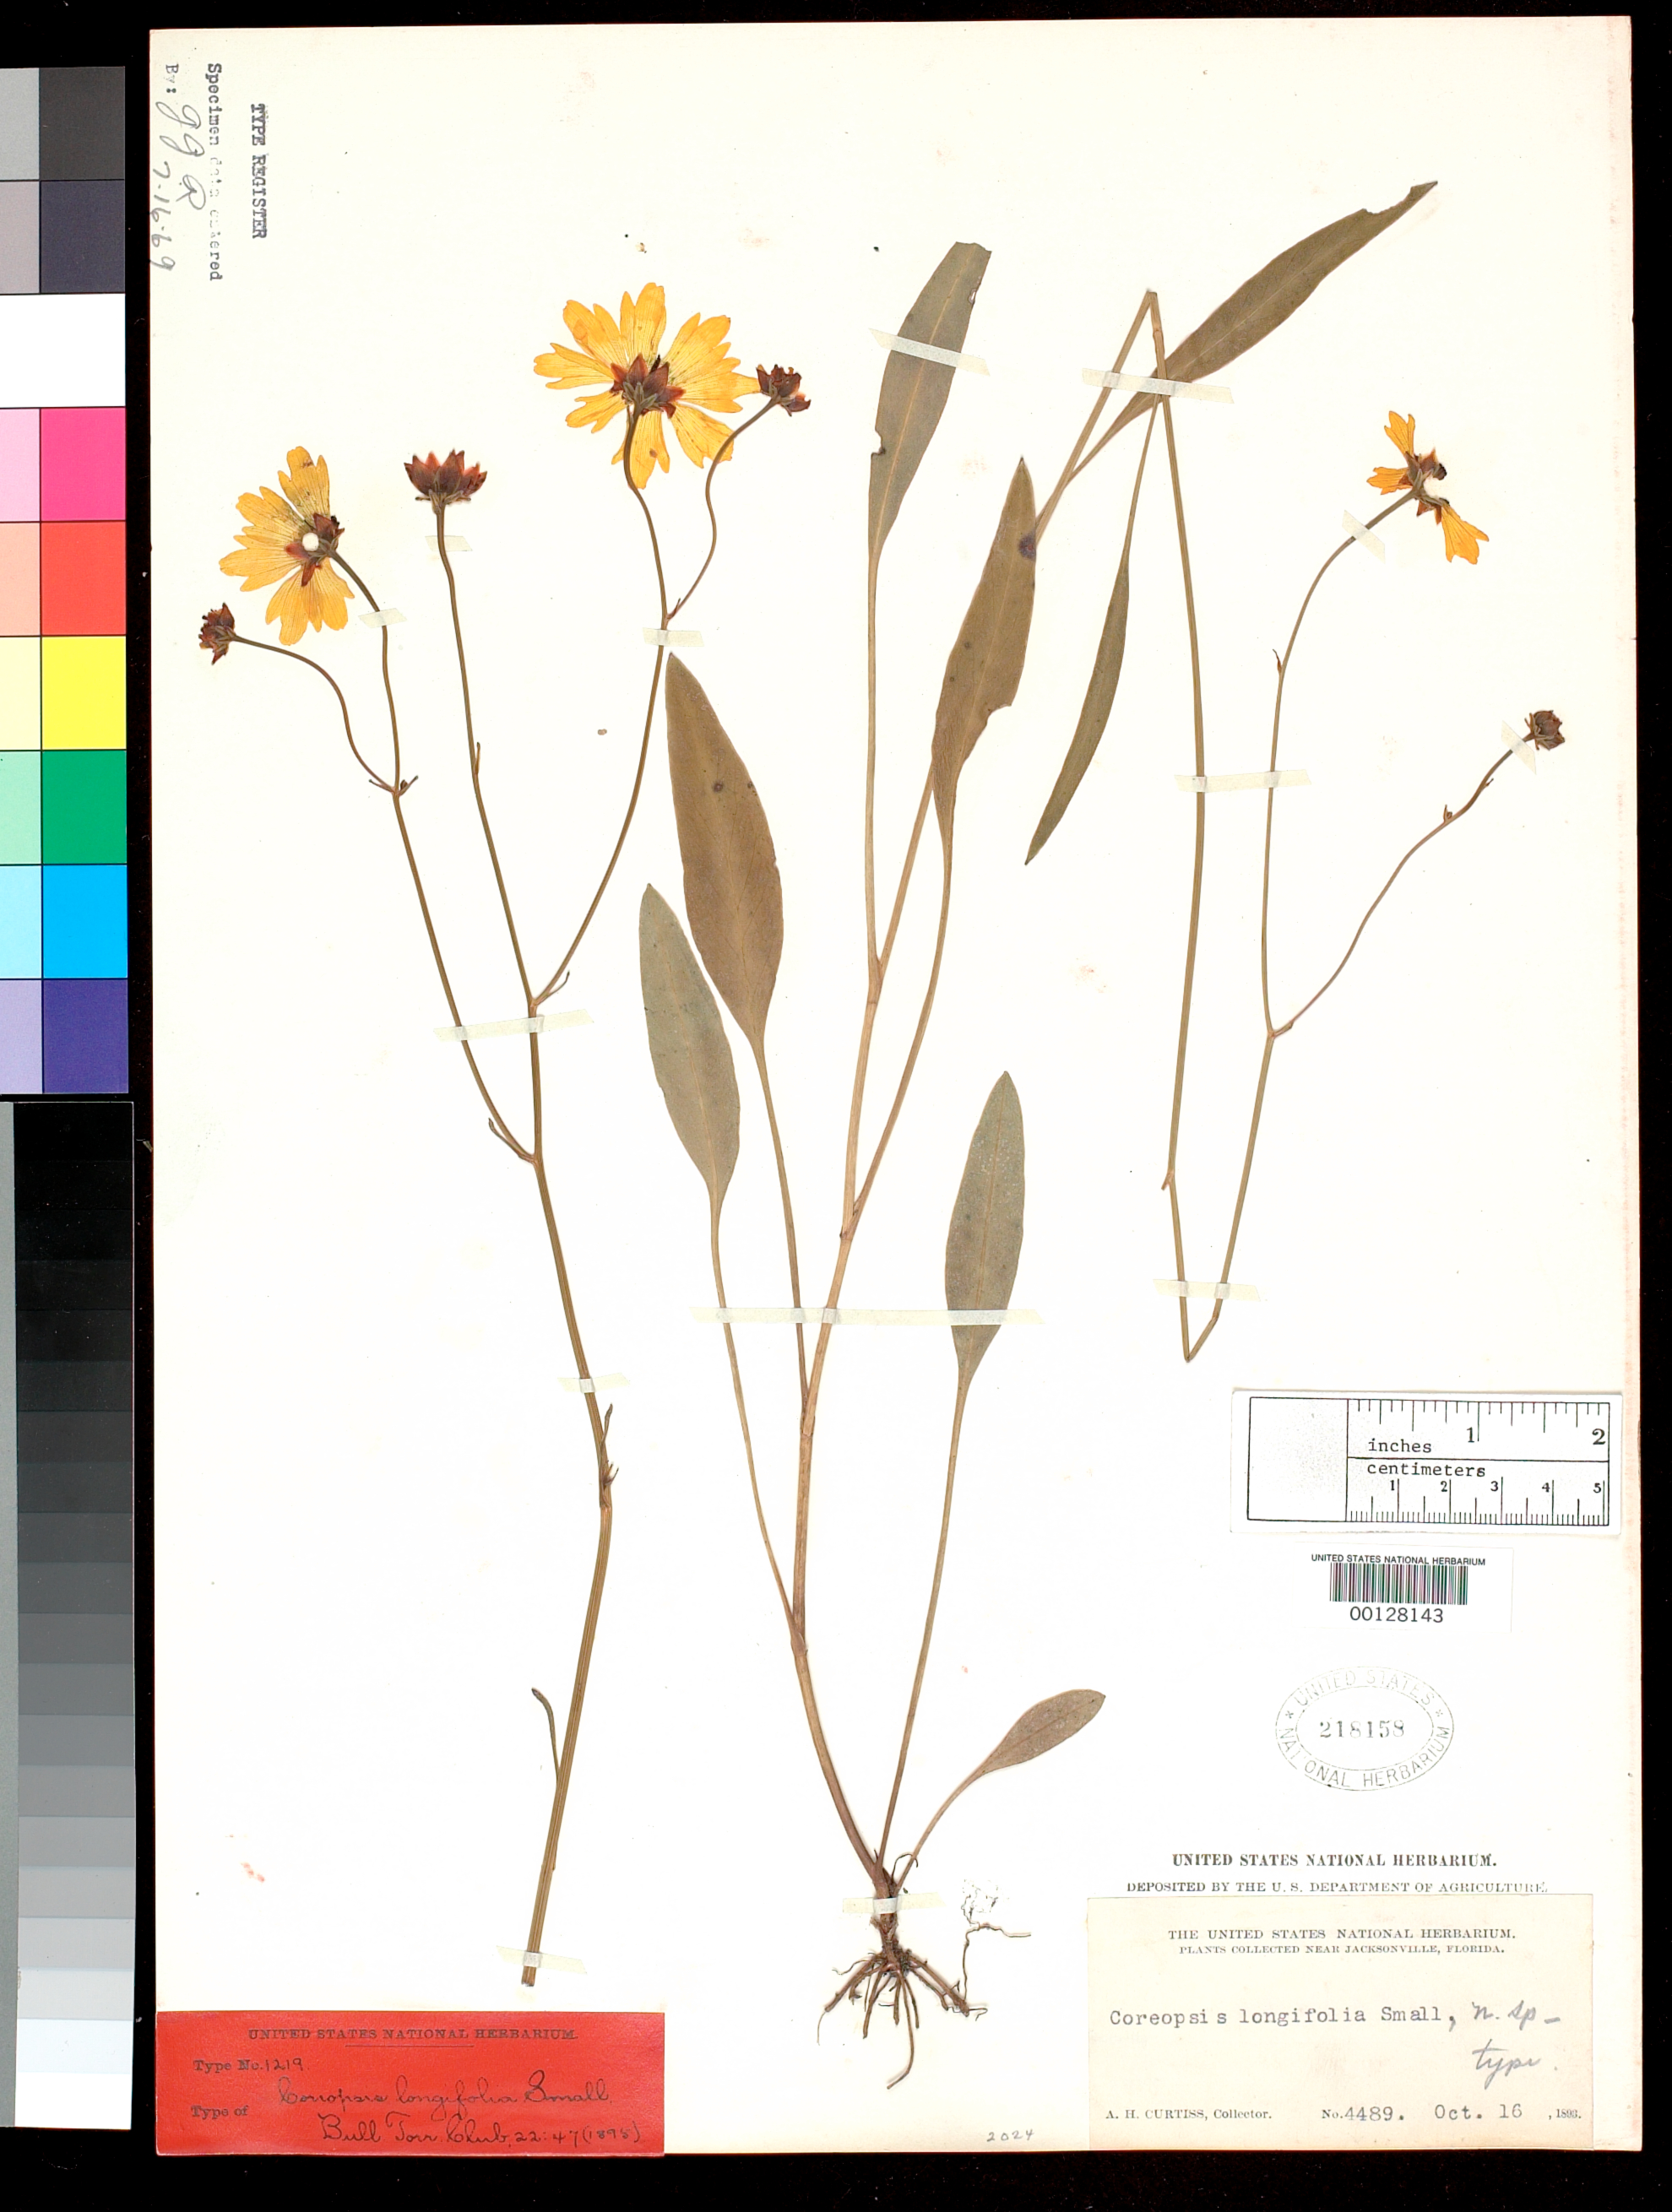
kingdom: Plantae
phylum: Tracheophyta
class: Magnoliopsida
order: Asterales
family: Asteraceae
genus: Coreopsis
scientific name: Coreopsis longifolia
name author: Small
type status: Type Collection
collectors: A. H. Curtiss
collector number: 4489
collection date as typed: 16 Oct 1893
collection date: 1893-10-16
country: United States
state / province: Florida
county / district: Duval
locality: Jacksonville.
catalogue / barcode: US 218158